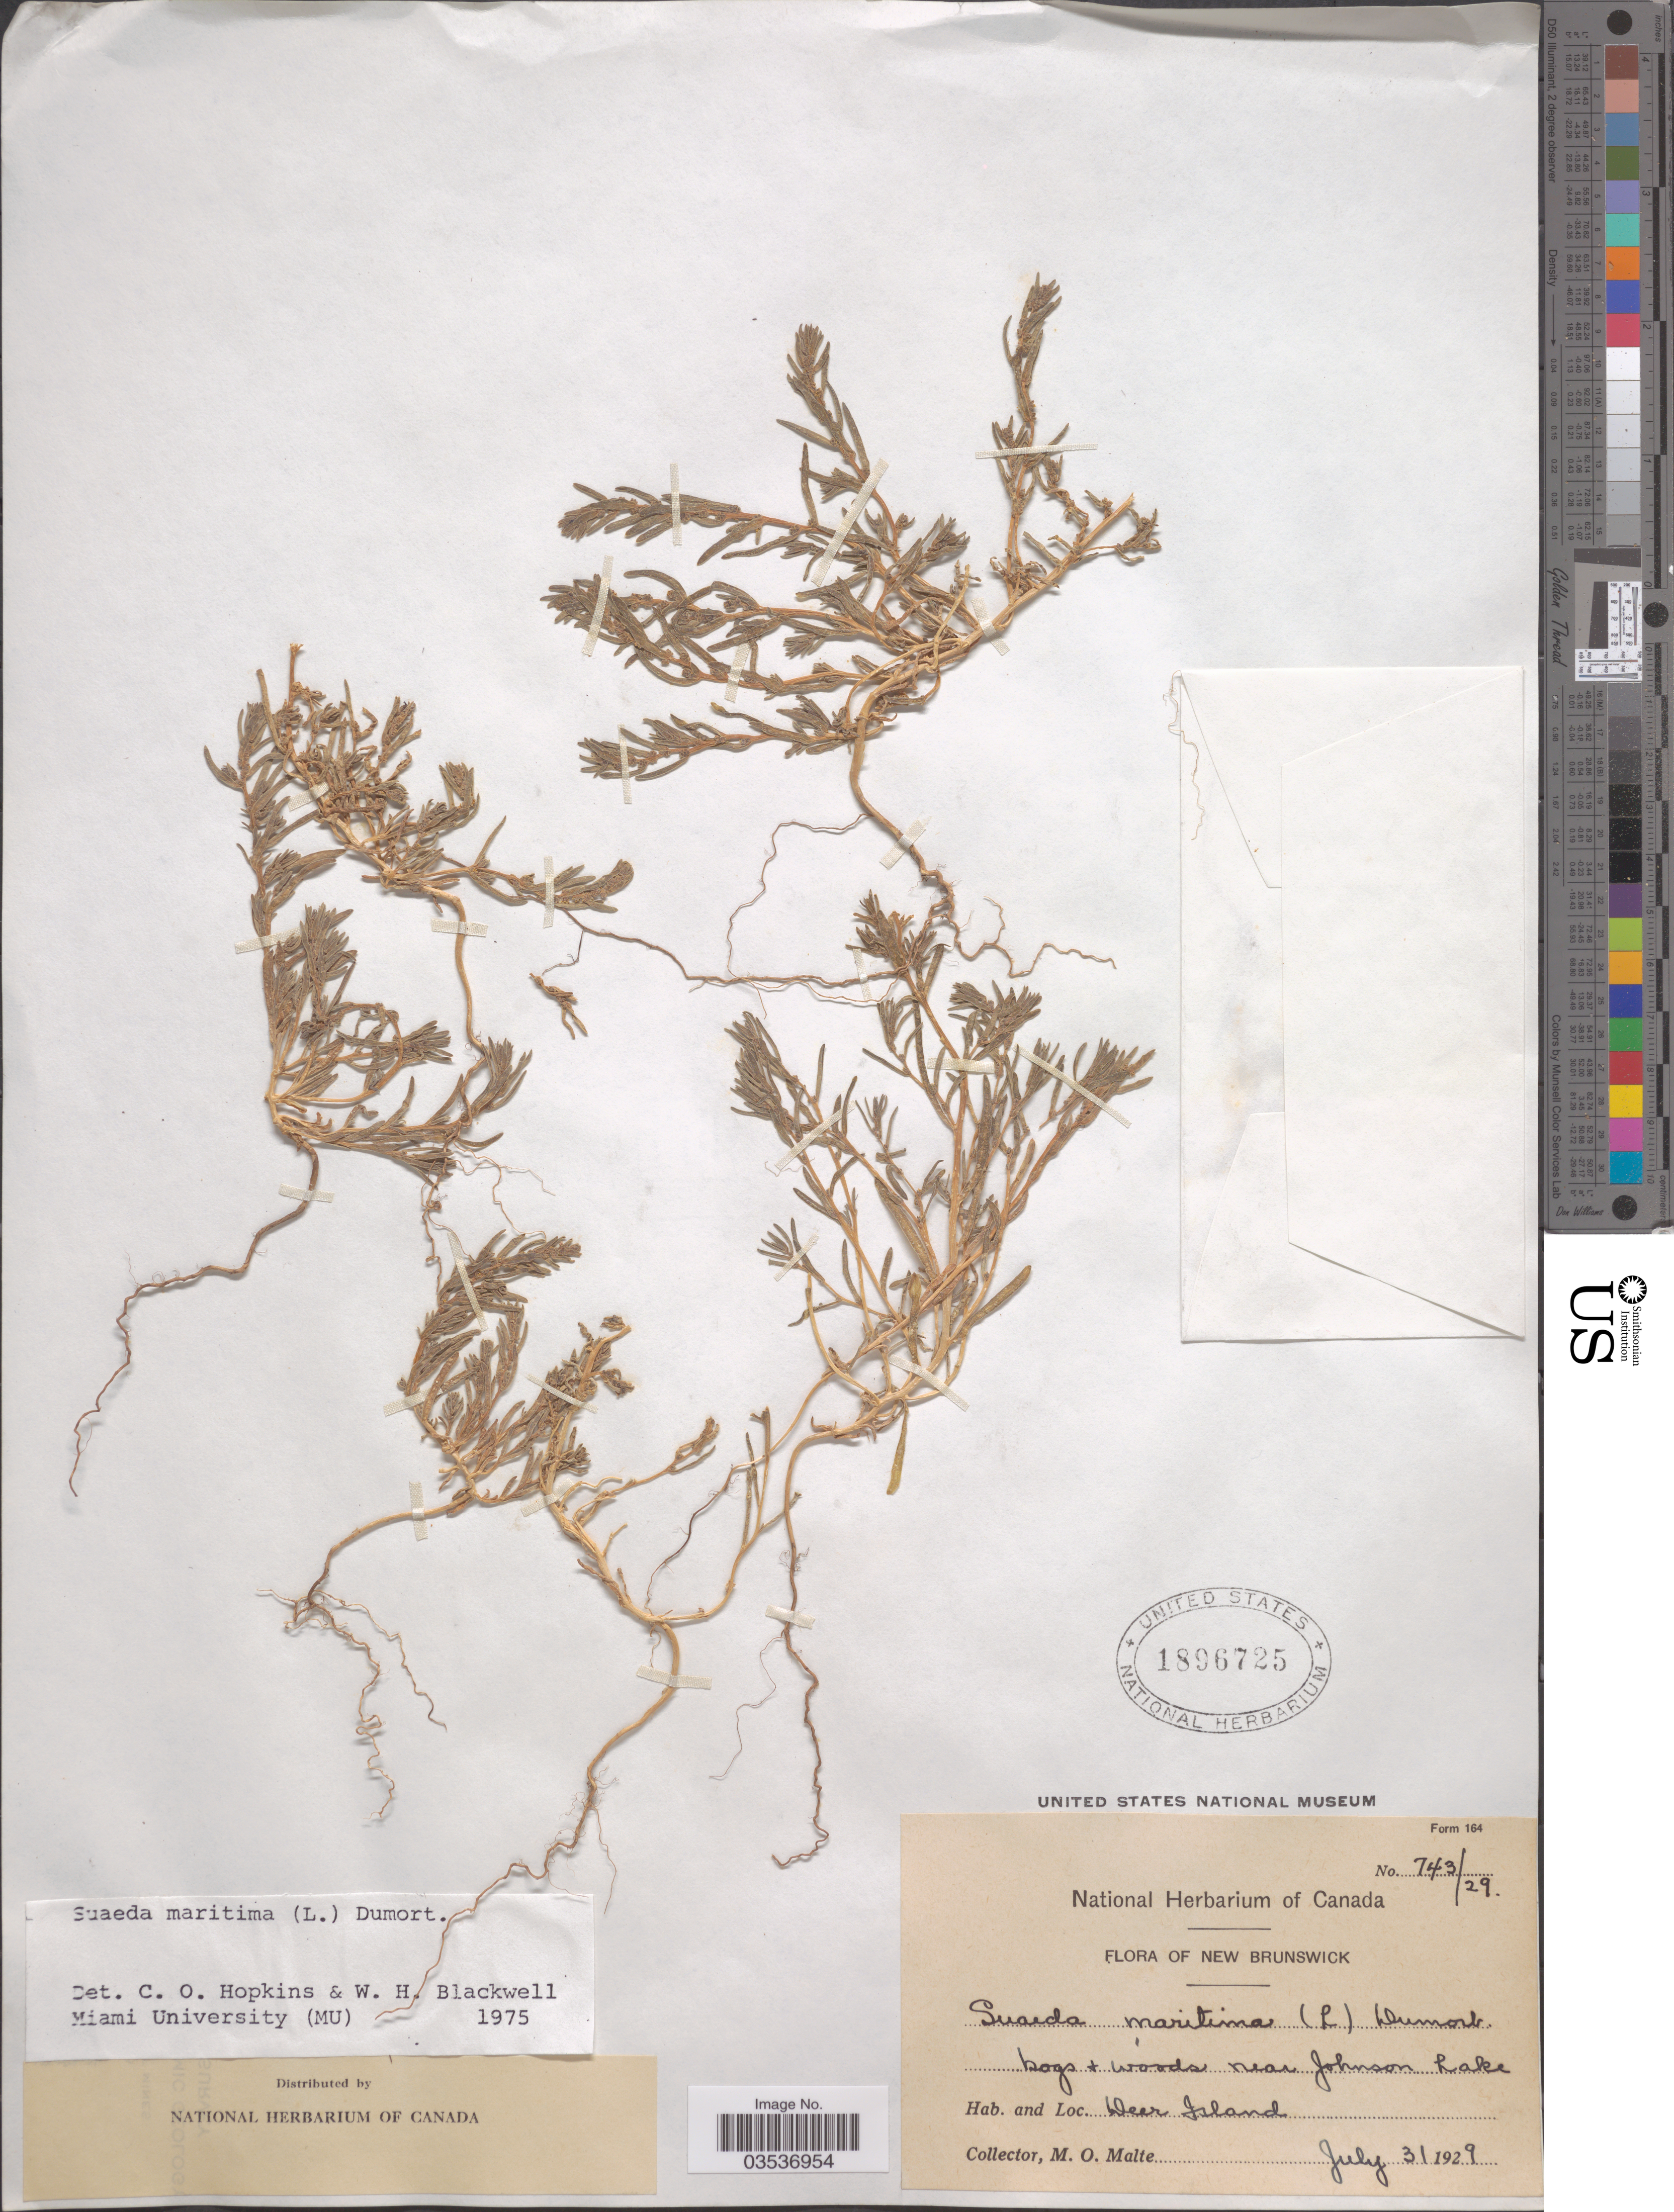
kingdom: Plantae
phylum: Tracheophyta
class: Magnoliopsida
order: Caryophyllales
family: Amaranthaceae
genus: Suaeda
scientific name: Suaeda maritima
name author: (L.) Dumort.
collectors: M. O. Malte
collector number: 743/29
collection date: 1929-07-31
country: Canada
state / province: New Brunswick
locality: Near Johnson Lake. Deer Island.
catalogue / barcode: US 1896725